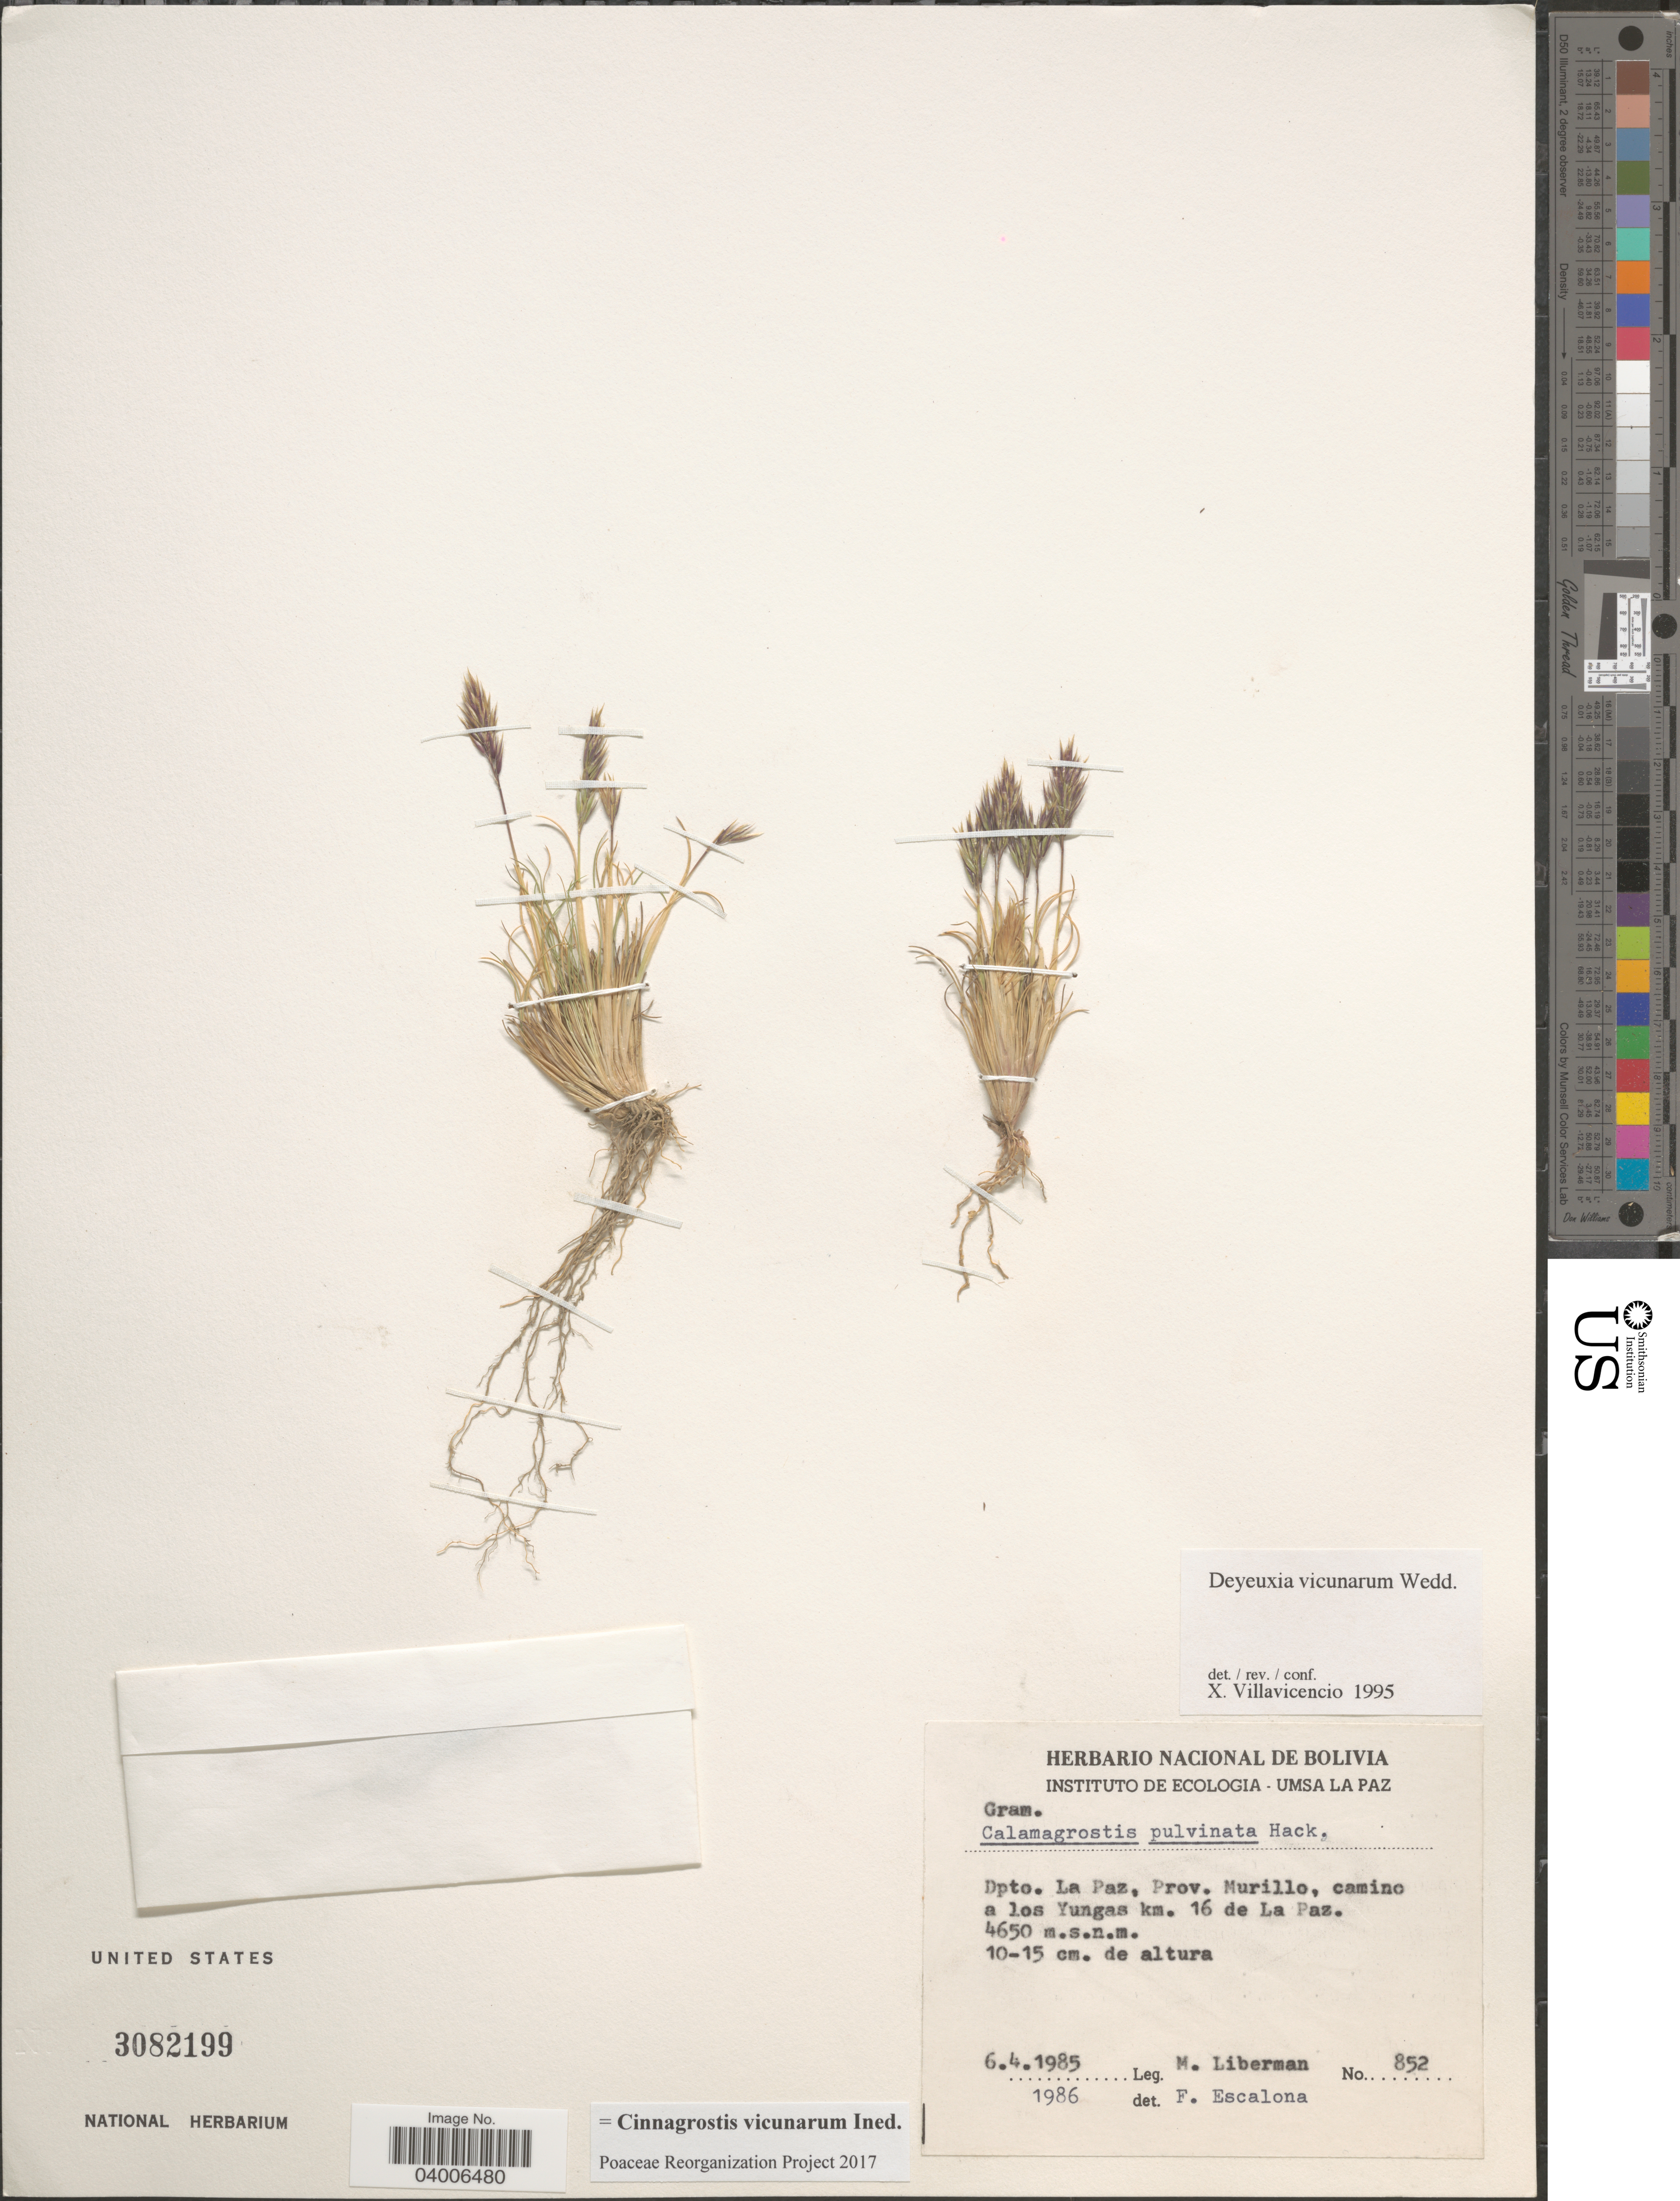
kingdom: Plantae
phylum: Tracheophyta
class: Liliopsida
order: Poales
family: Poaceae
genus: Cinnagrostis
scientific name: Cinnagrostis vicunarum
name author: (Wedd.) P.M. Peterson et al.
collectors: M. Liberman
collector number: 852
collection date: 1985-04-06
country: Bolivia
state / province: La Paz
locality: Dpto. La Paz, Prov. Murillo, camino a los Yungas km. 16 de La Paz.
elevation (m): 4650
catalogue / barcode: US 3082199